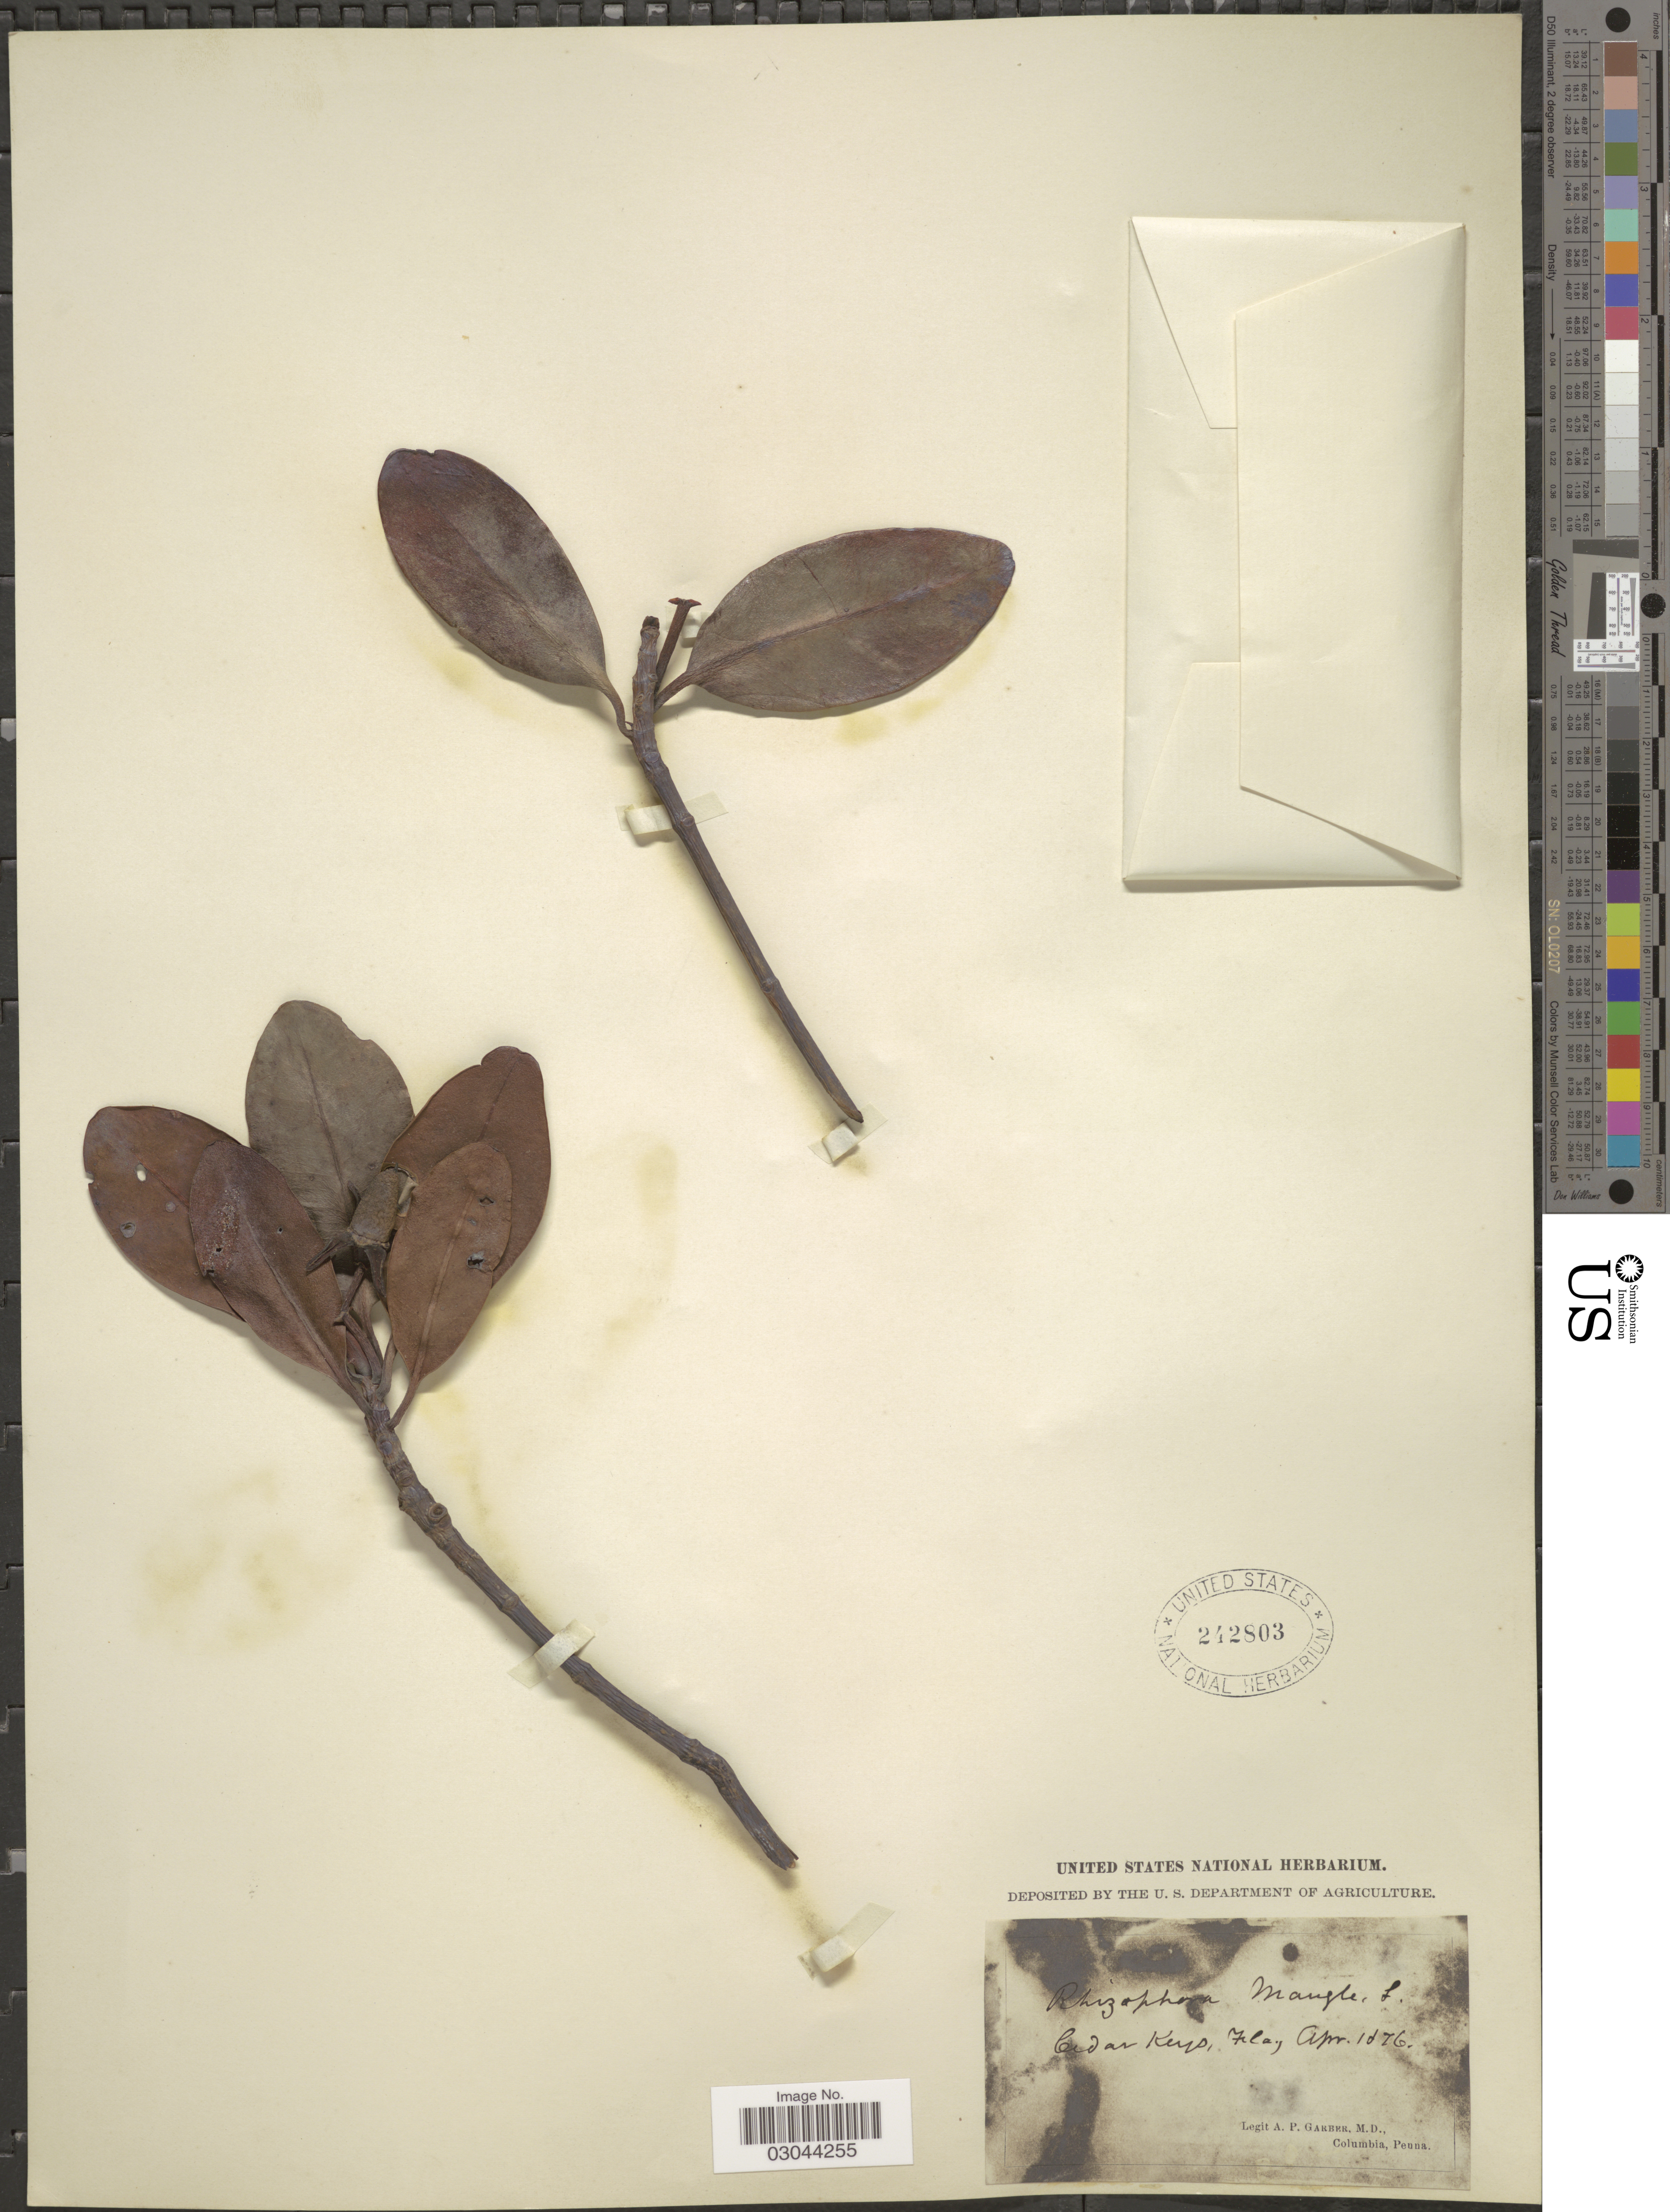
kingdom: Plantae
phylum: Tracheophyta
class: Magnoliopsida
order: Malpighiales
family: Rhizophoraceae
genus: Rhizophora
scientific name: Rhizophora mangle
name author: L.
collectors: A. P. Garber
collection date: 1896-04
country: United States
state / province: Florida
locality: Cedar Keys, Fla.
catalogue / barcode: US 242803